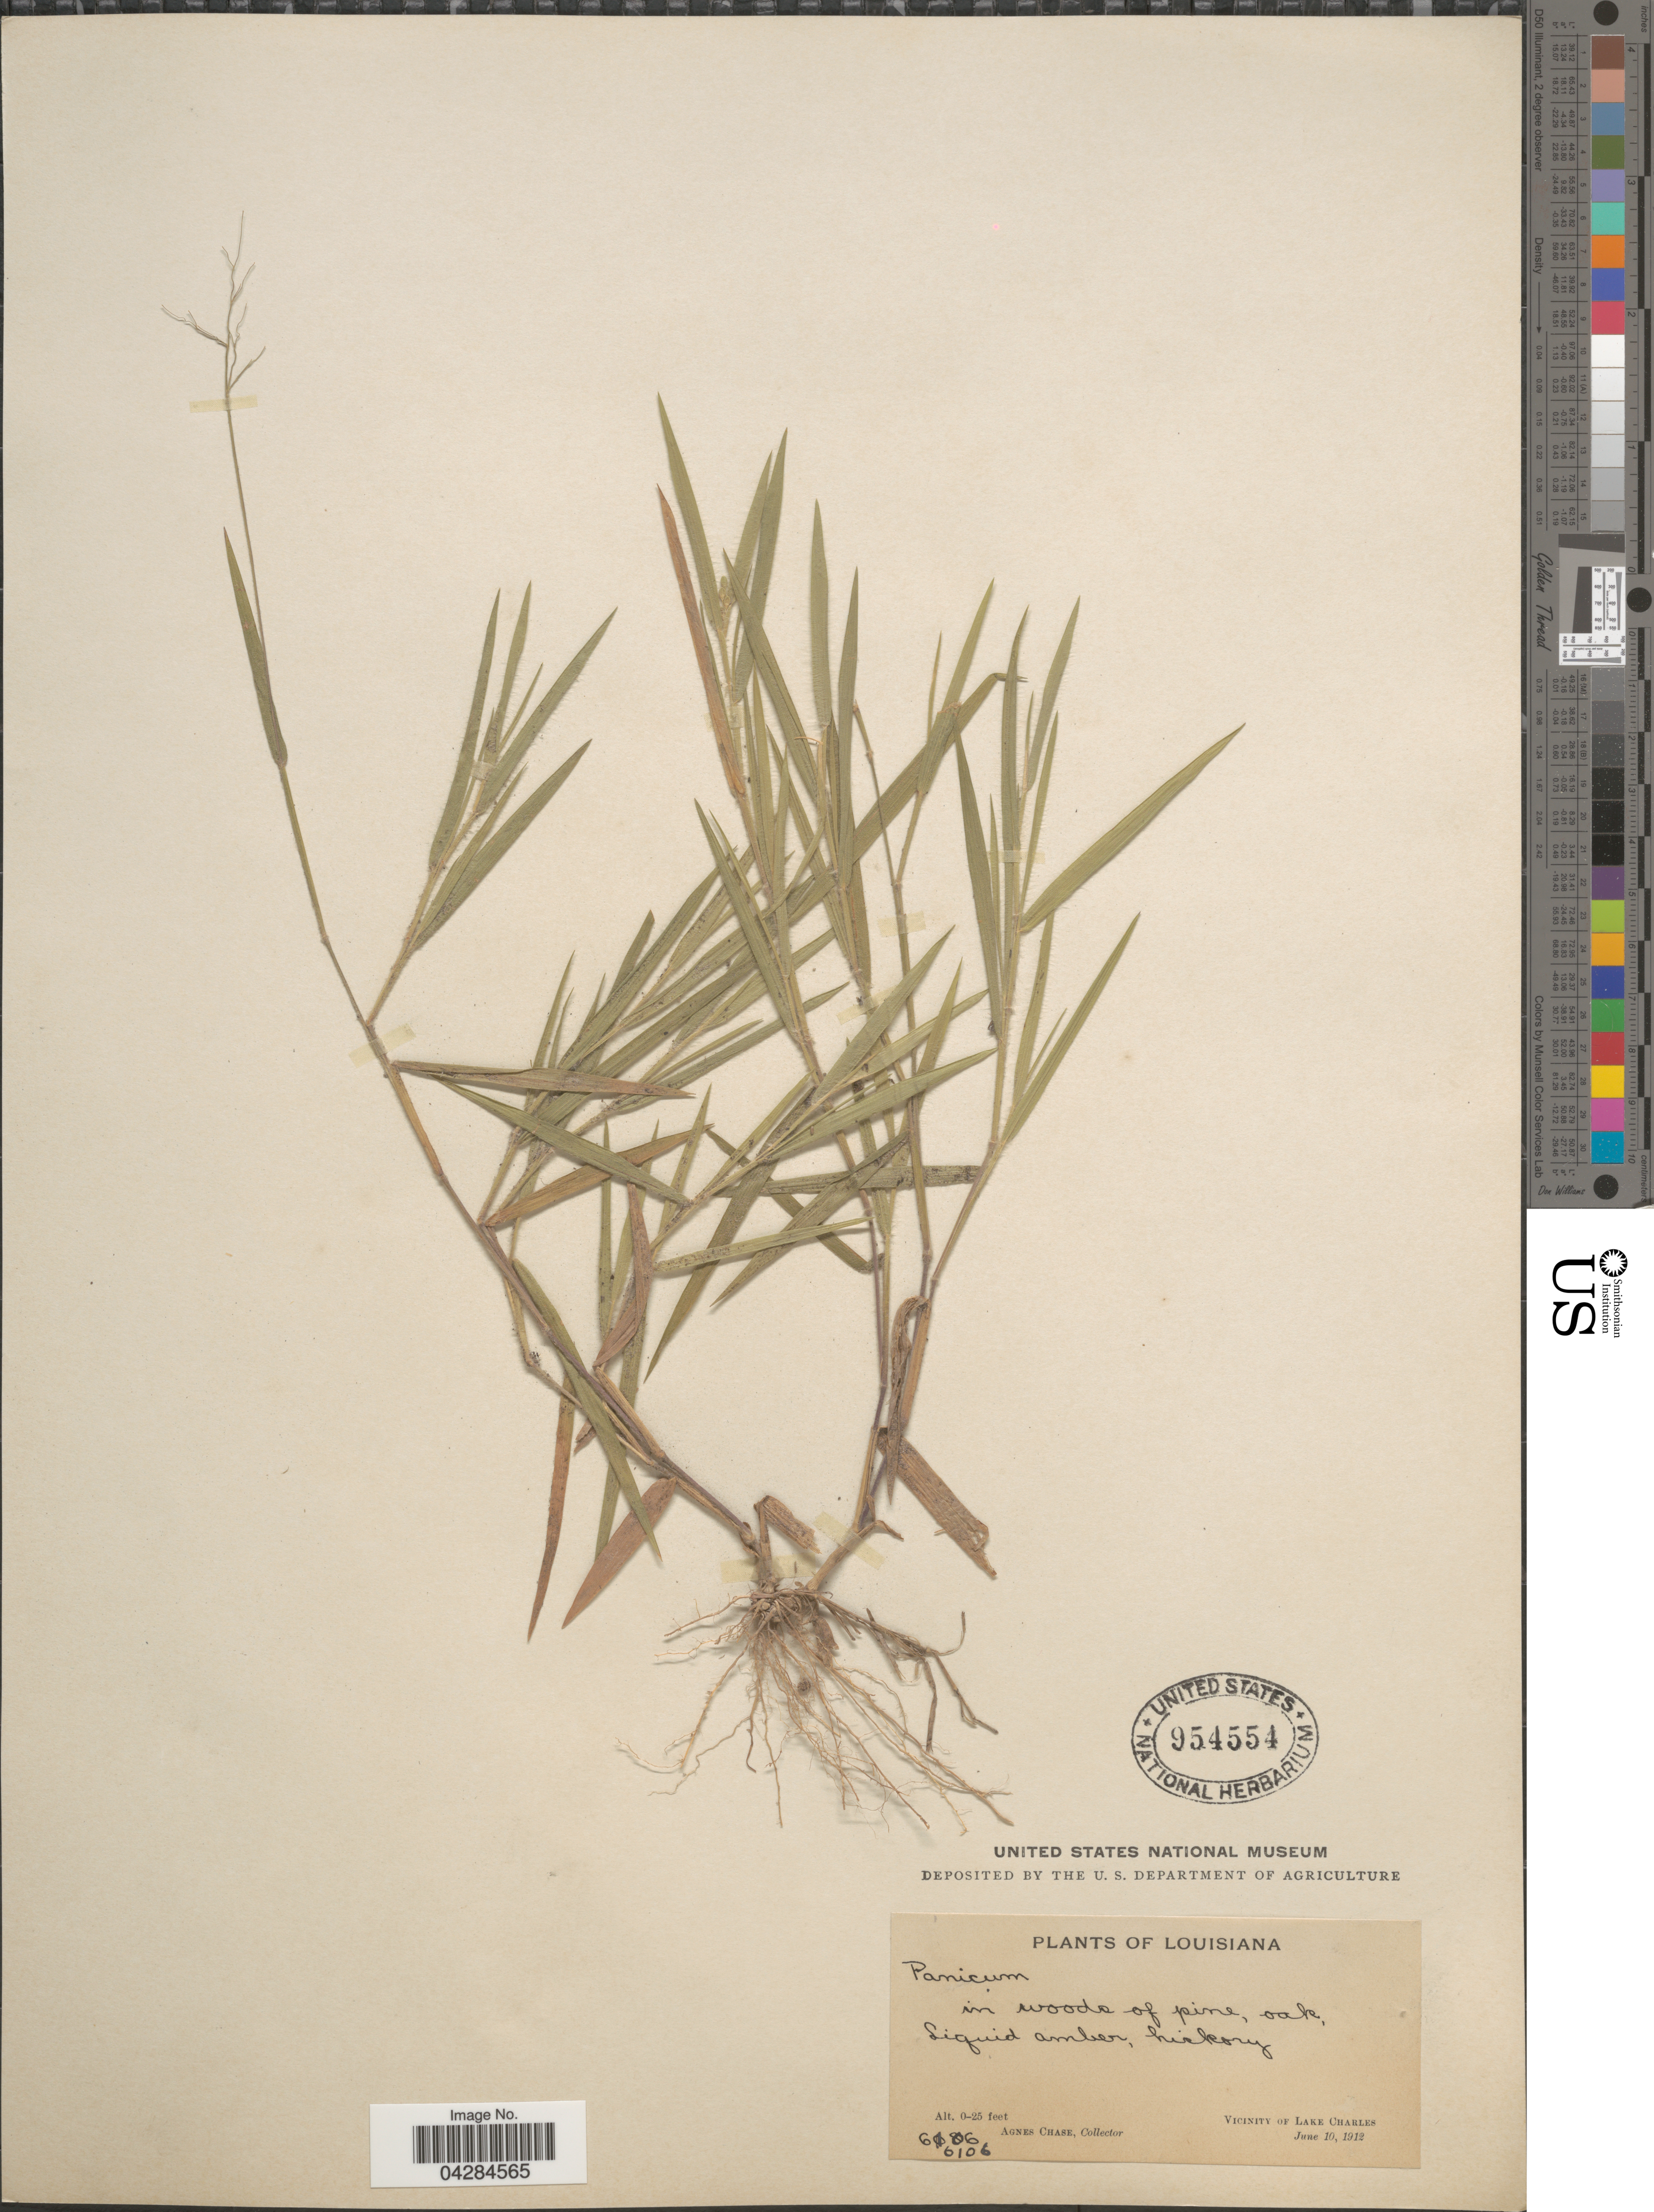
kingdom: Plantae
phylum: Tracheophyta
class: Liliopsida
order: Poales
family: Poaceae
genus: Dichanthelium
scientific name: Dichanthelium ovale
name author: (Elliott) Gould & C.A. Clark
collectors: A. Chase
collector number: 6106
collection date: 1912-06-10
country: United States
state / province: Louisiana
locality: In woods of pine, oak, Liquid amber, hickory. Vicinity of Lake Charles.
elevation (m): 0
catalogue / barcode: US 954554